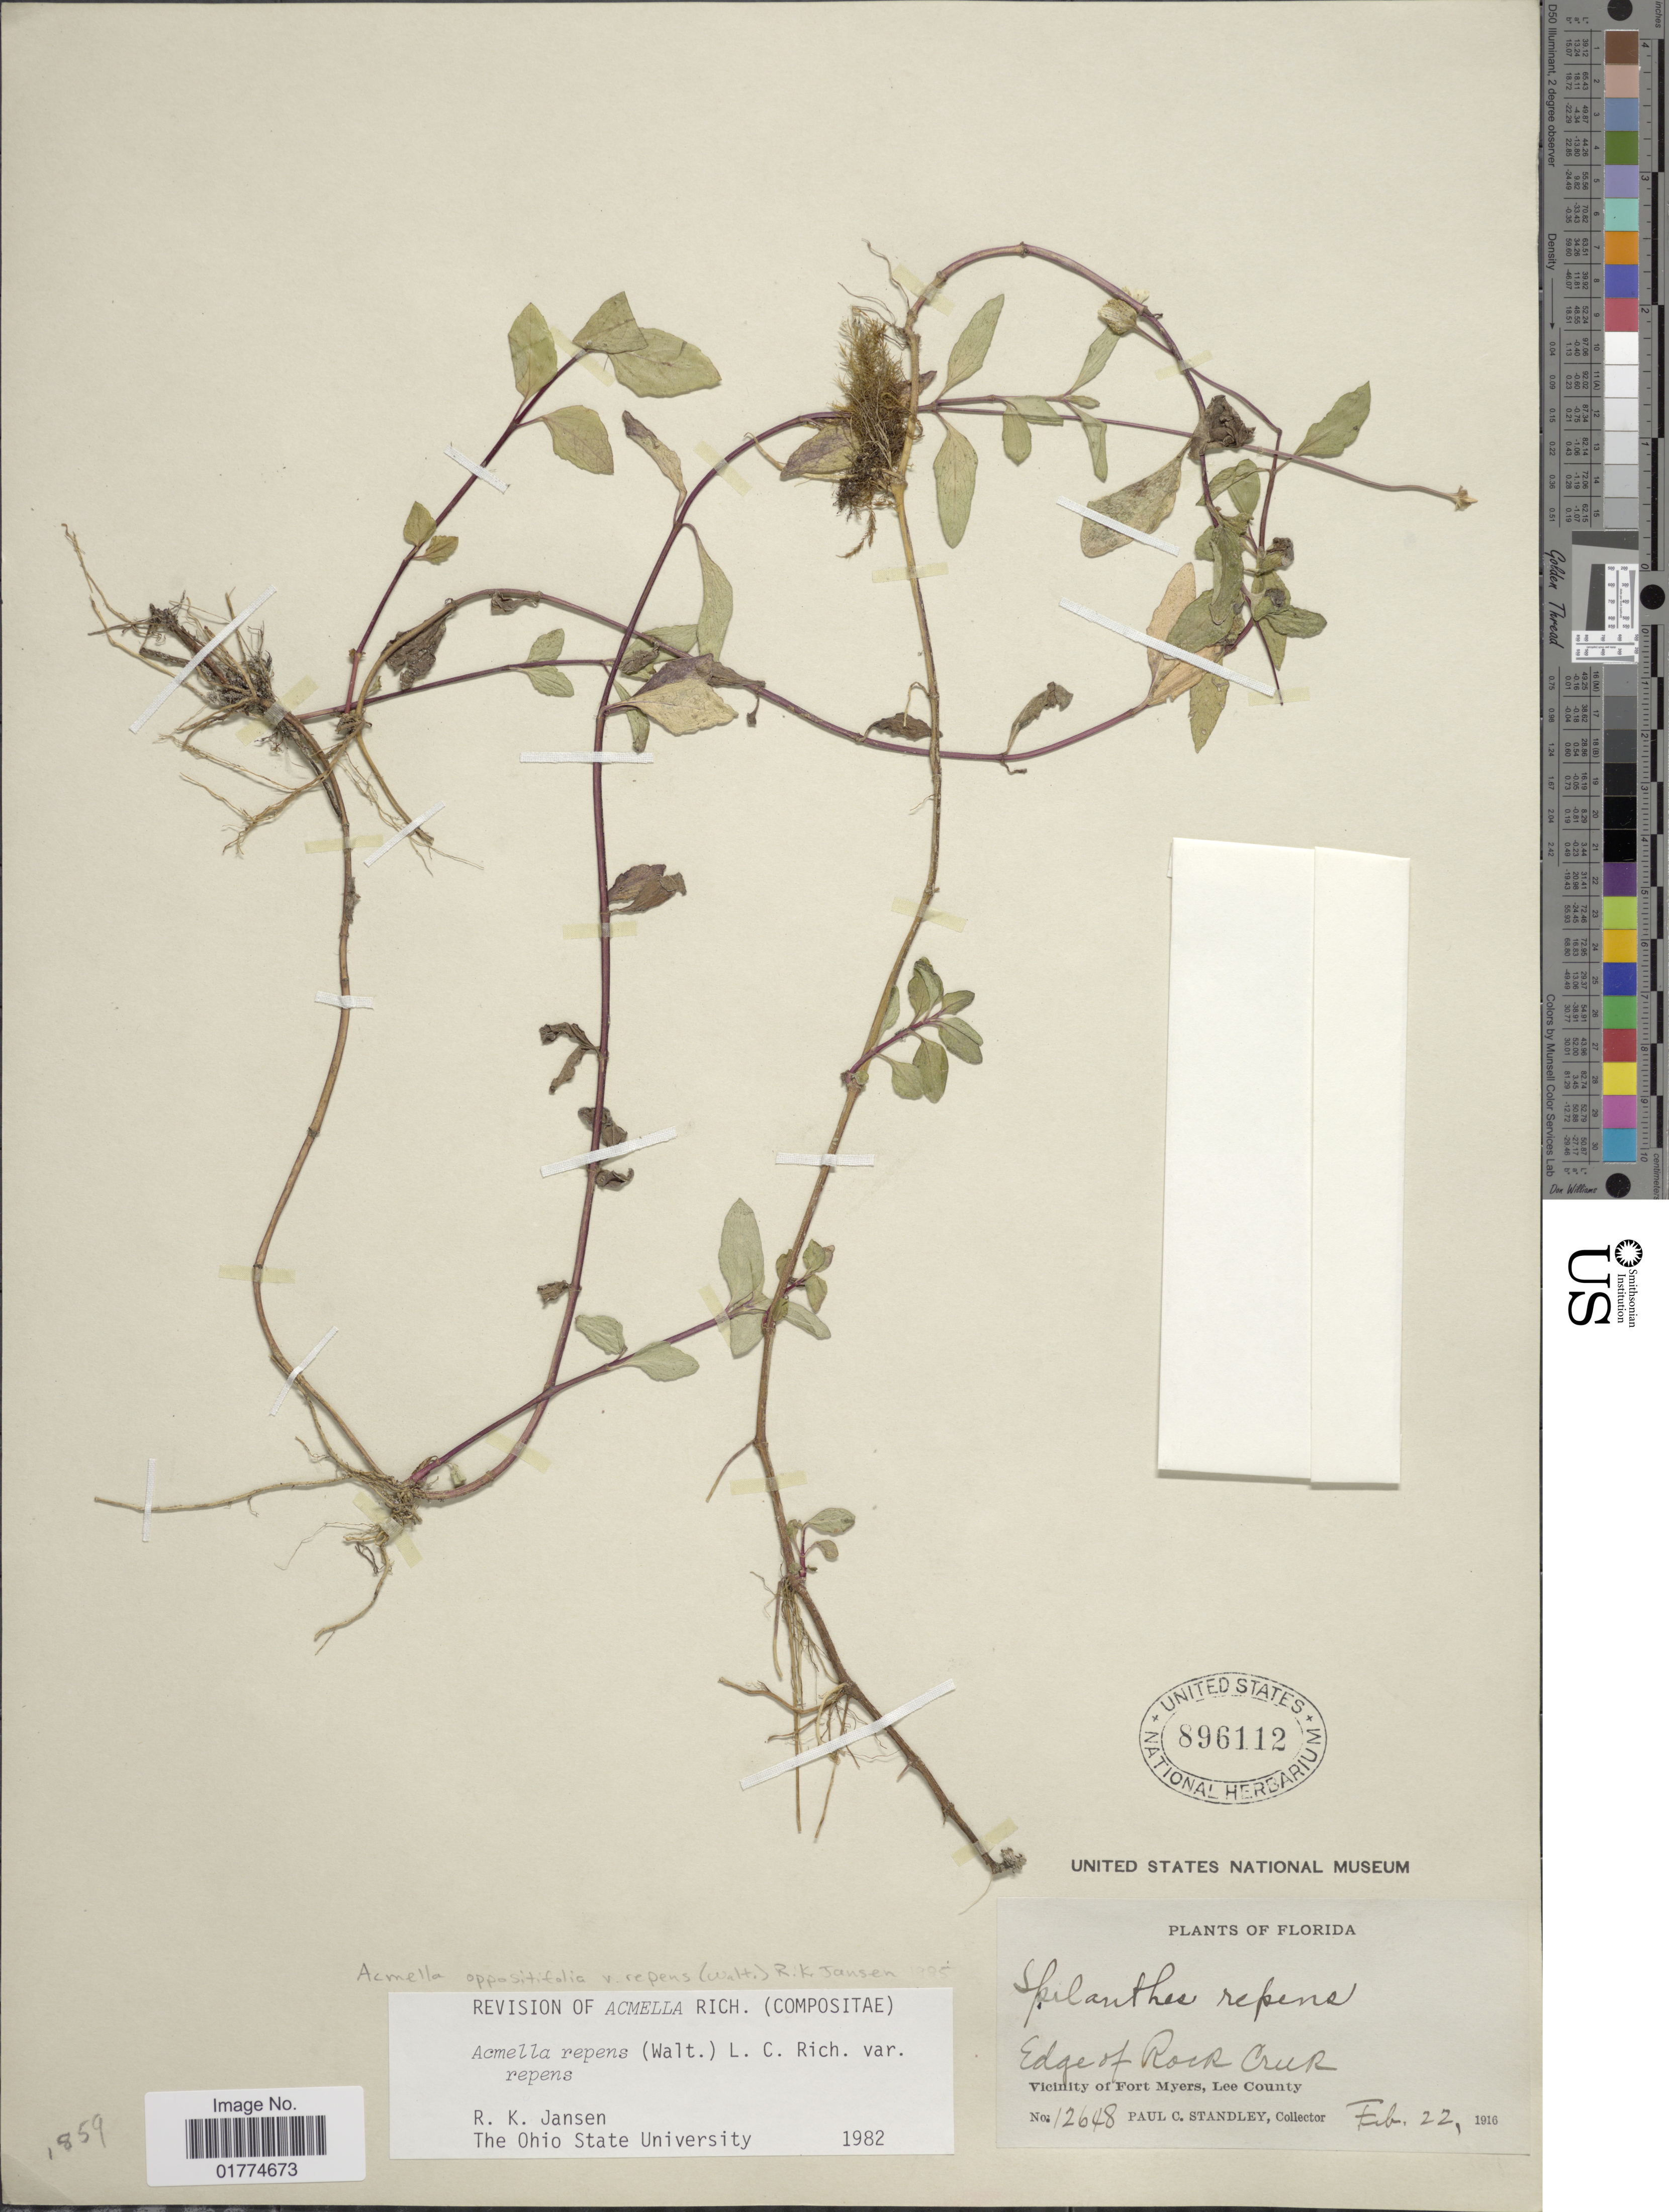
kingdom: Plantae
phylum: Tracheophyta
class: Magnoliopsida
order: Asterales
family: Asteraceae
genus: Acmella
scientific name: Acmella oppositifolia var. repens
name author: (Walter) R.K. Jansen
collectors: P. C. Standley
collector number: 12648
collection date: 1916-02-22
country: United States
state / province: Florida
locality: Vicinity of Fort Myers, Lee County. Edge of Rock Creek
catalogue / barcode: US 896112